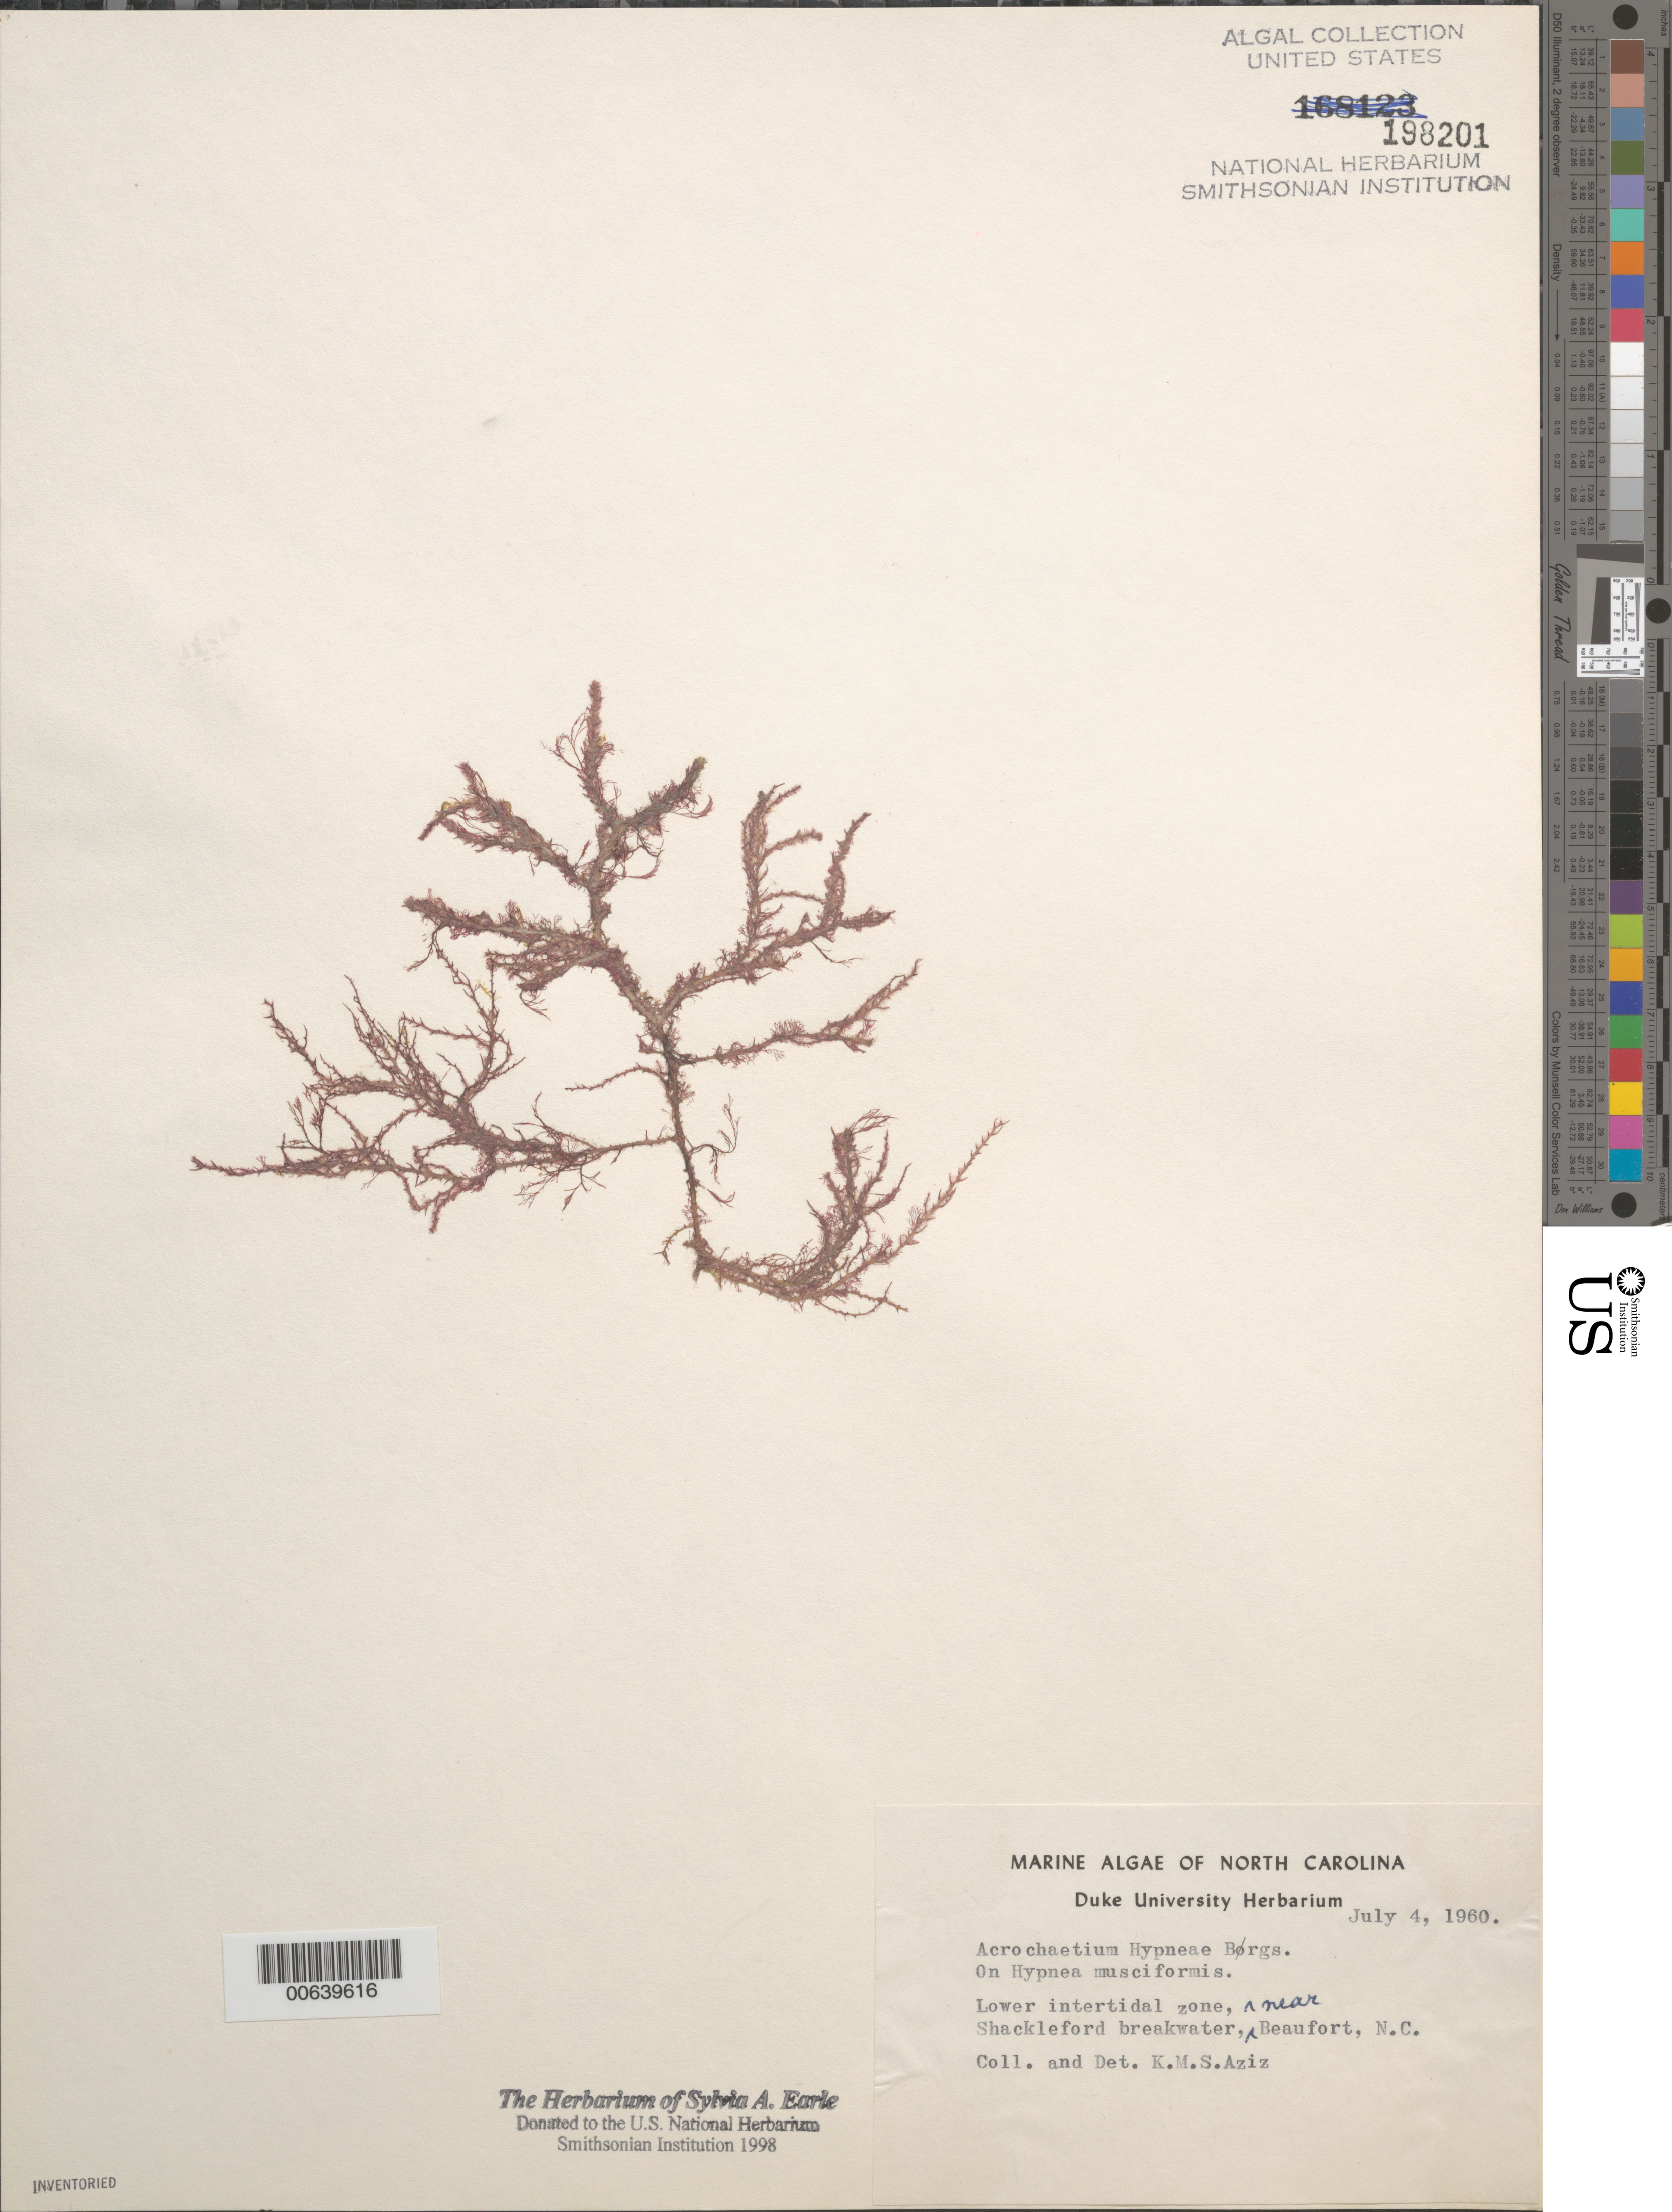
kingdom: Plantae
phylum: Rhodophyta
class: Florideophyceae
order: Colaconematales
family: Colaconemataceae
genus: Colaconema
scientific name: Colaconema hypneae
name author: (Børgesen) A.A.Santos & C.W.N.Moura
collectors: K. M. Aziz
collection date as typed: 04 Jul 1960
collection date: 1960-07-04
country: United States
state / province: North Carolina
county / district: Carteret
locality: Shackleford breakwater, near Beaufort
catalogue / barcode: US 198201